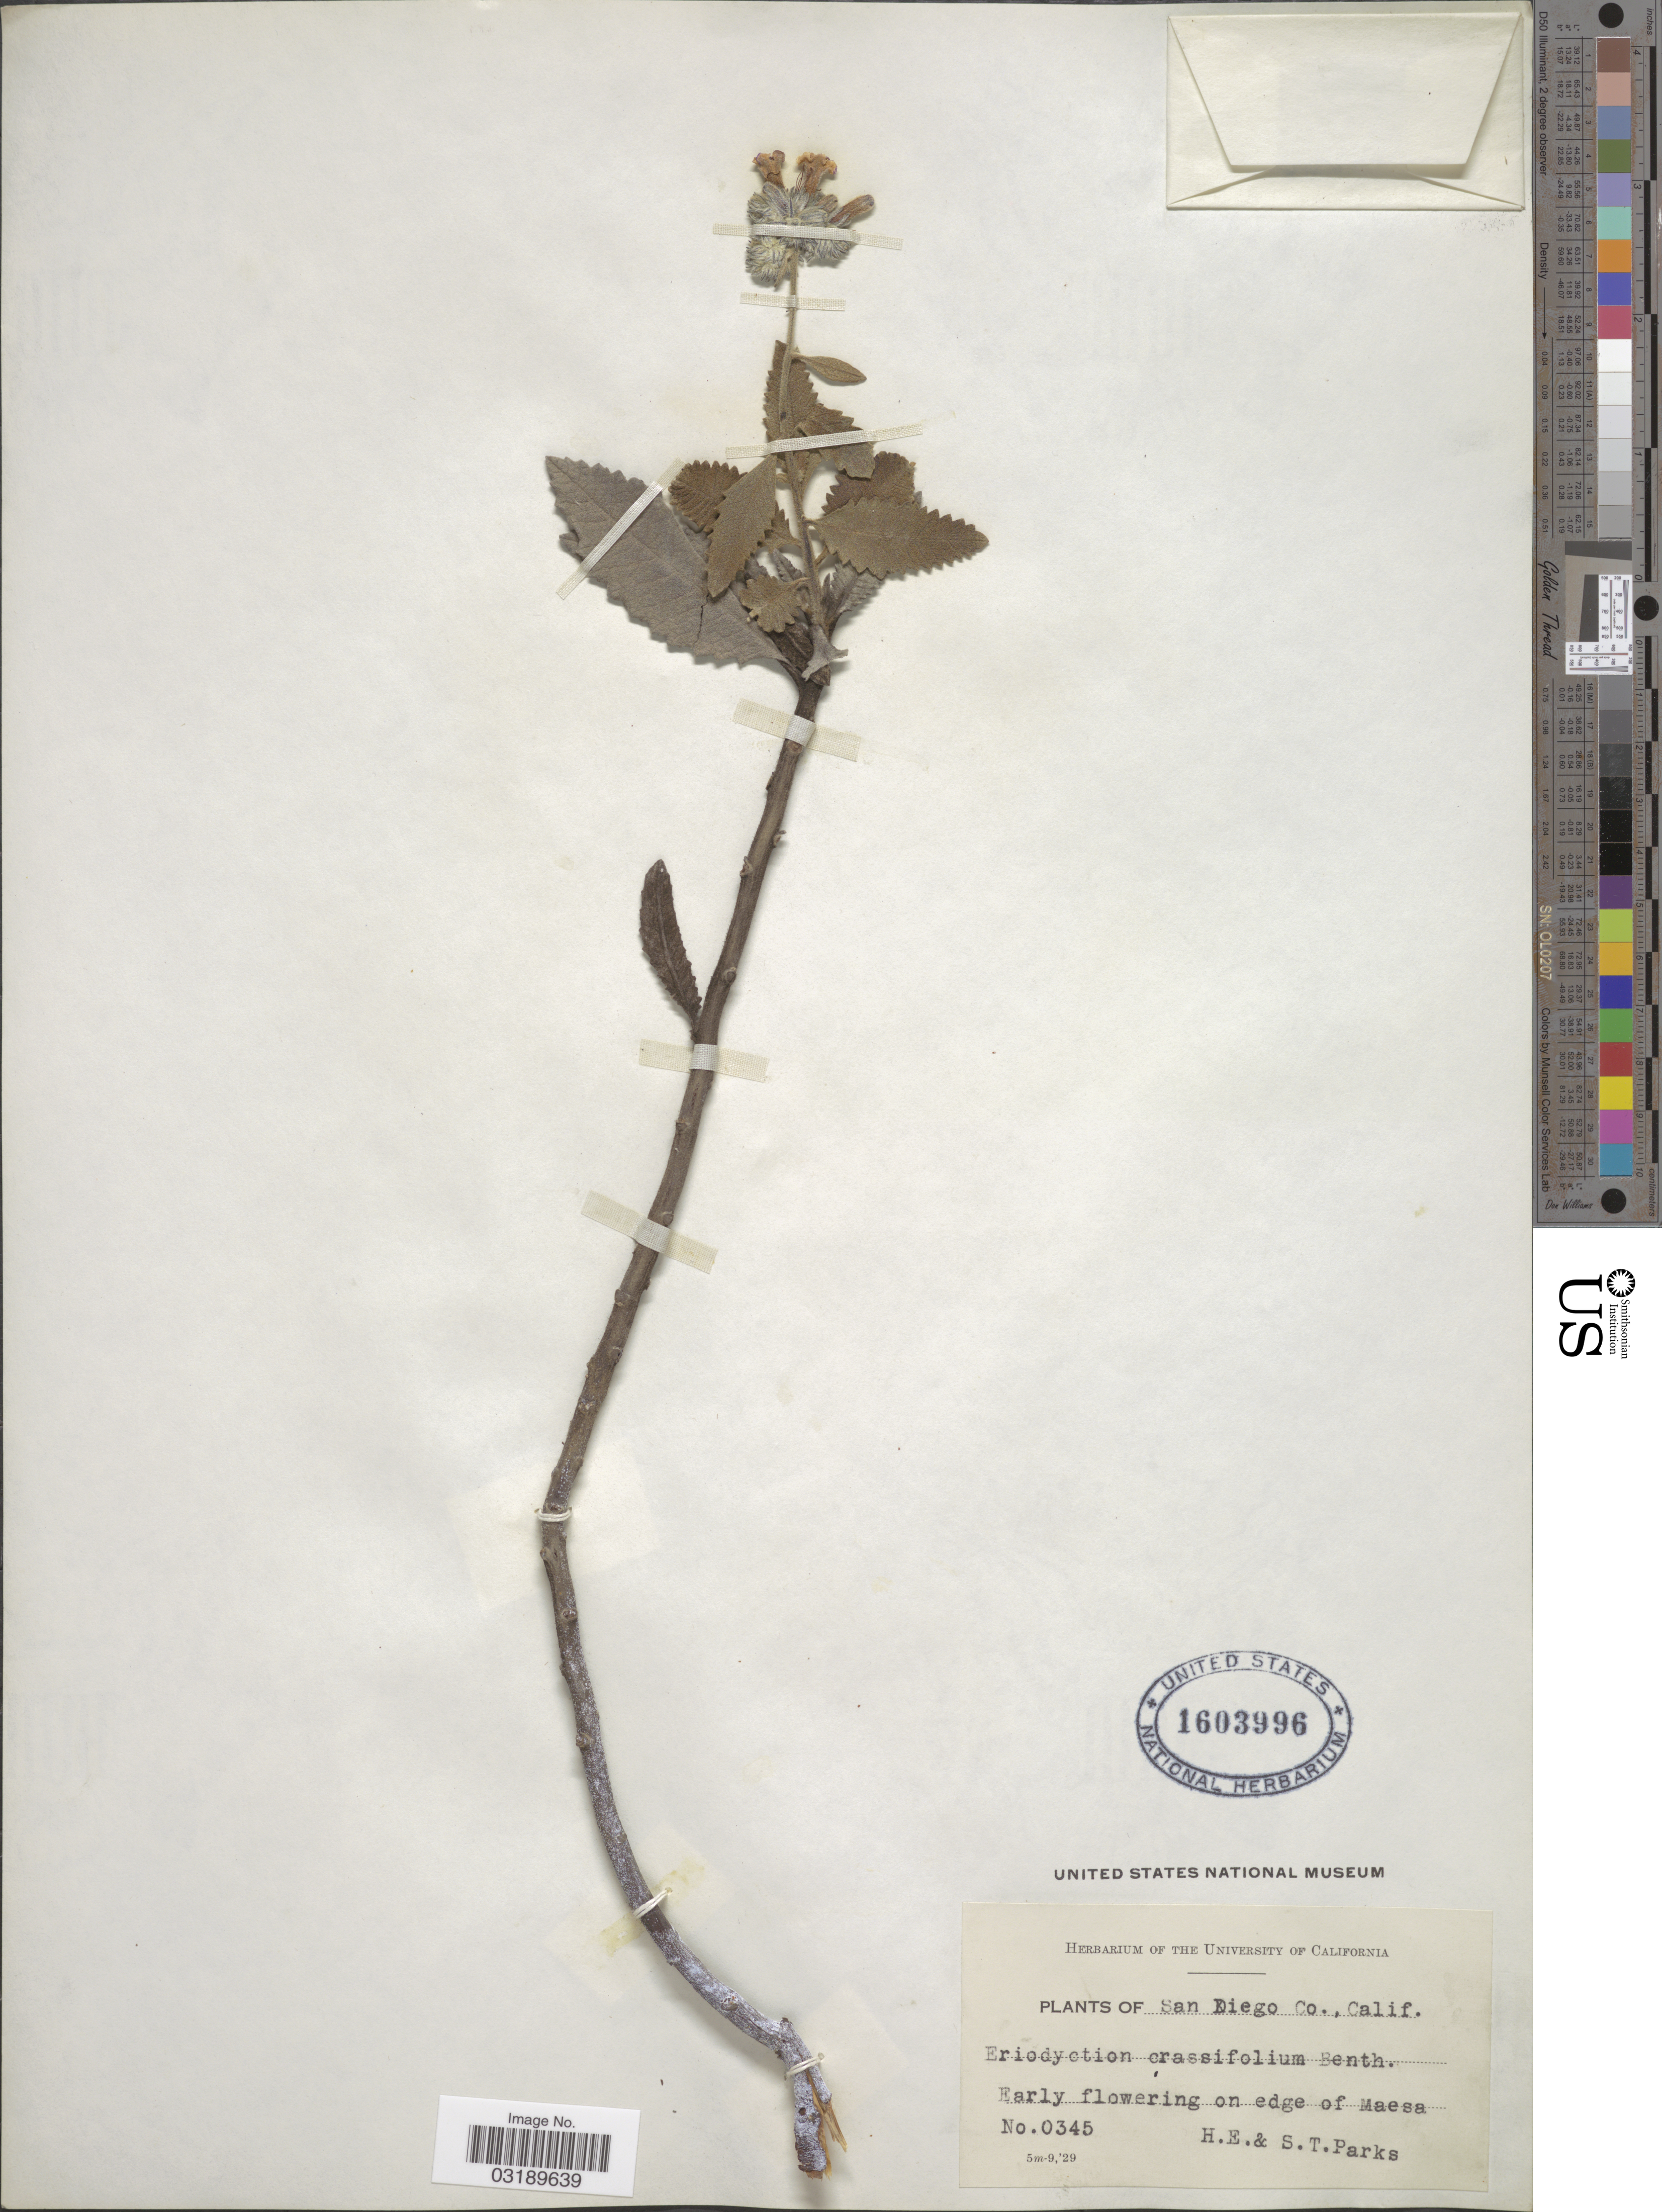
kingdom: Plantae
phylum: Tracheophyta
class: Magnoliopsida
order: Boraginales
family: Namaceae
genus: Eriodictyon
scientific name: Eriodictyon crassifolium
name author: Benth.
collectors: H. E. Parks & S. Parks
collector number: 0345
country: United States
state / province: California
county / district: San Diego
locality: San Diego Co., Calif. On edge of Maesa.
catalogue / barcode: US 1603996